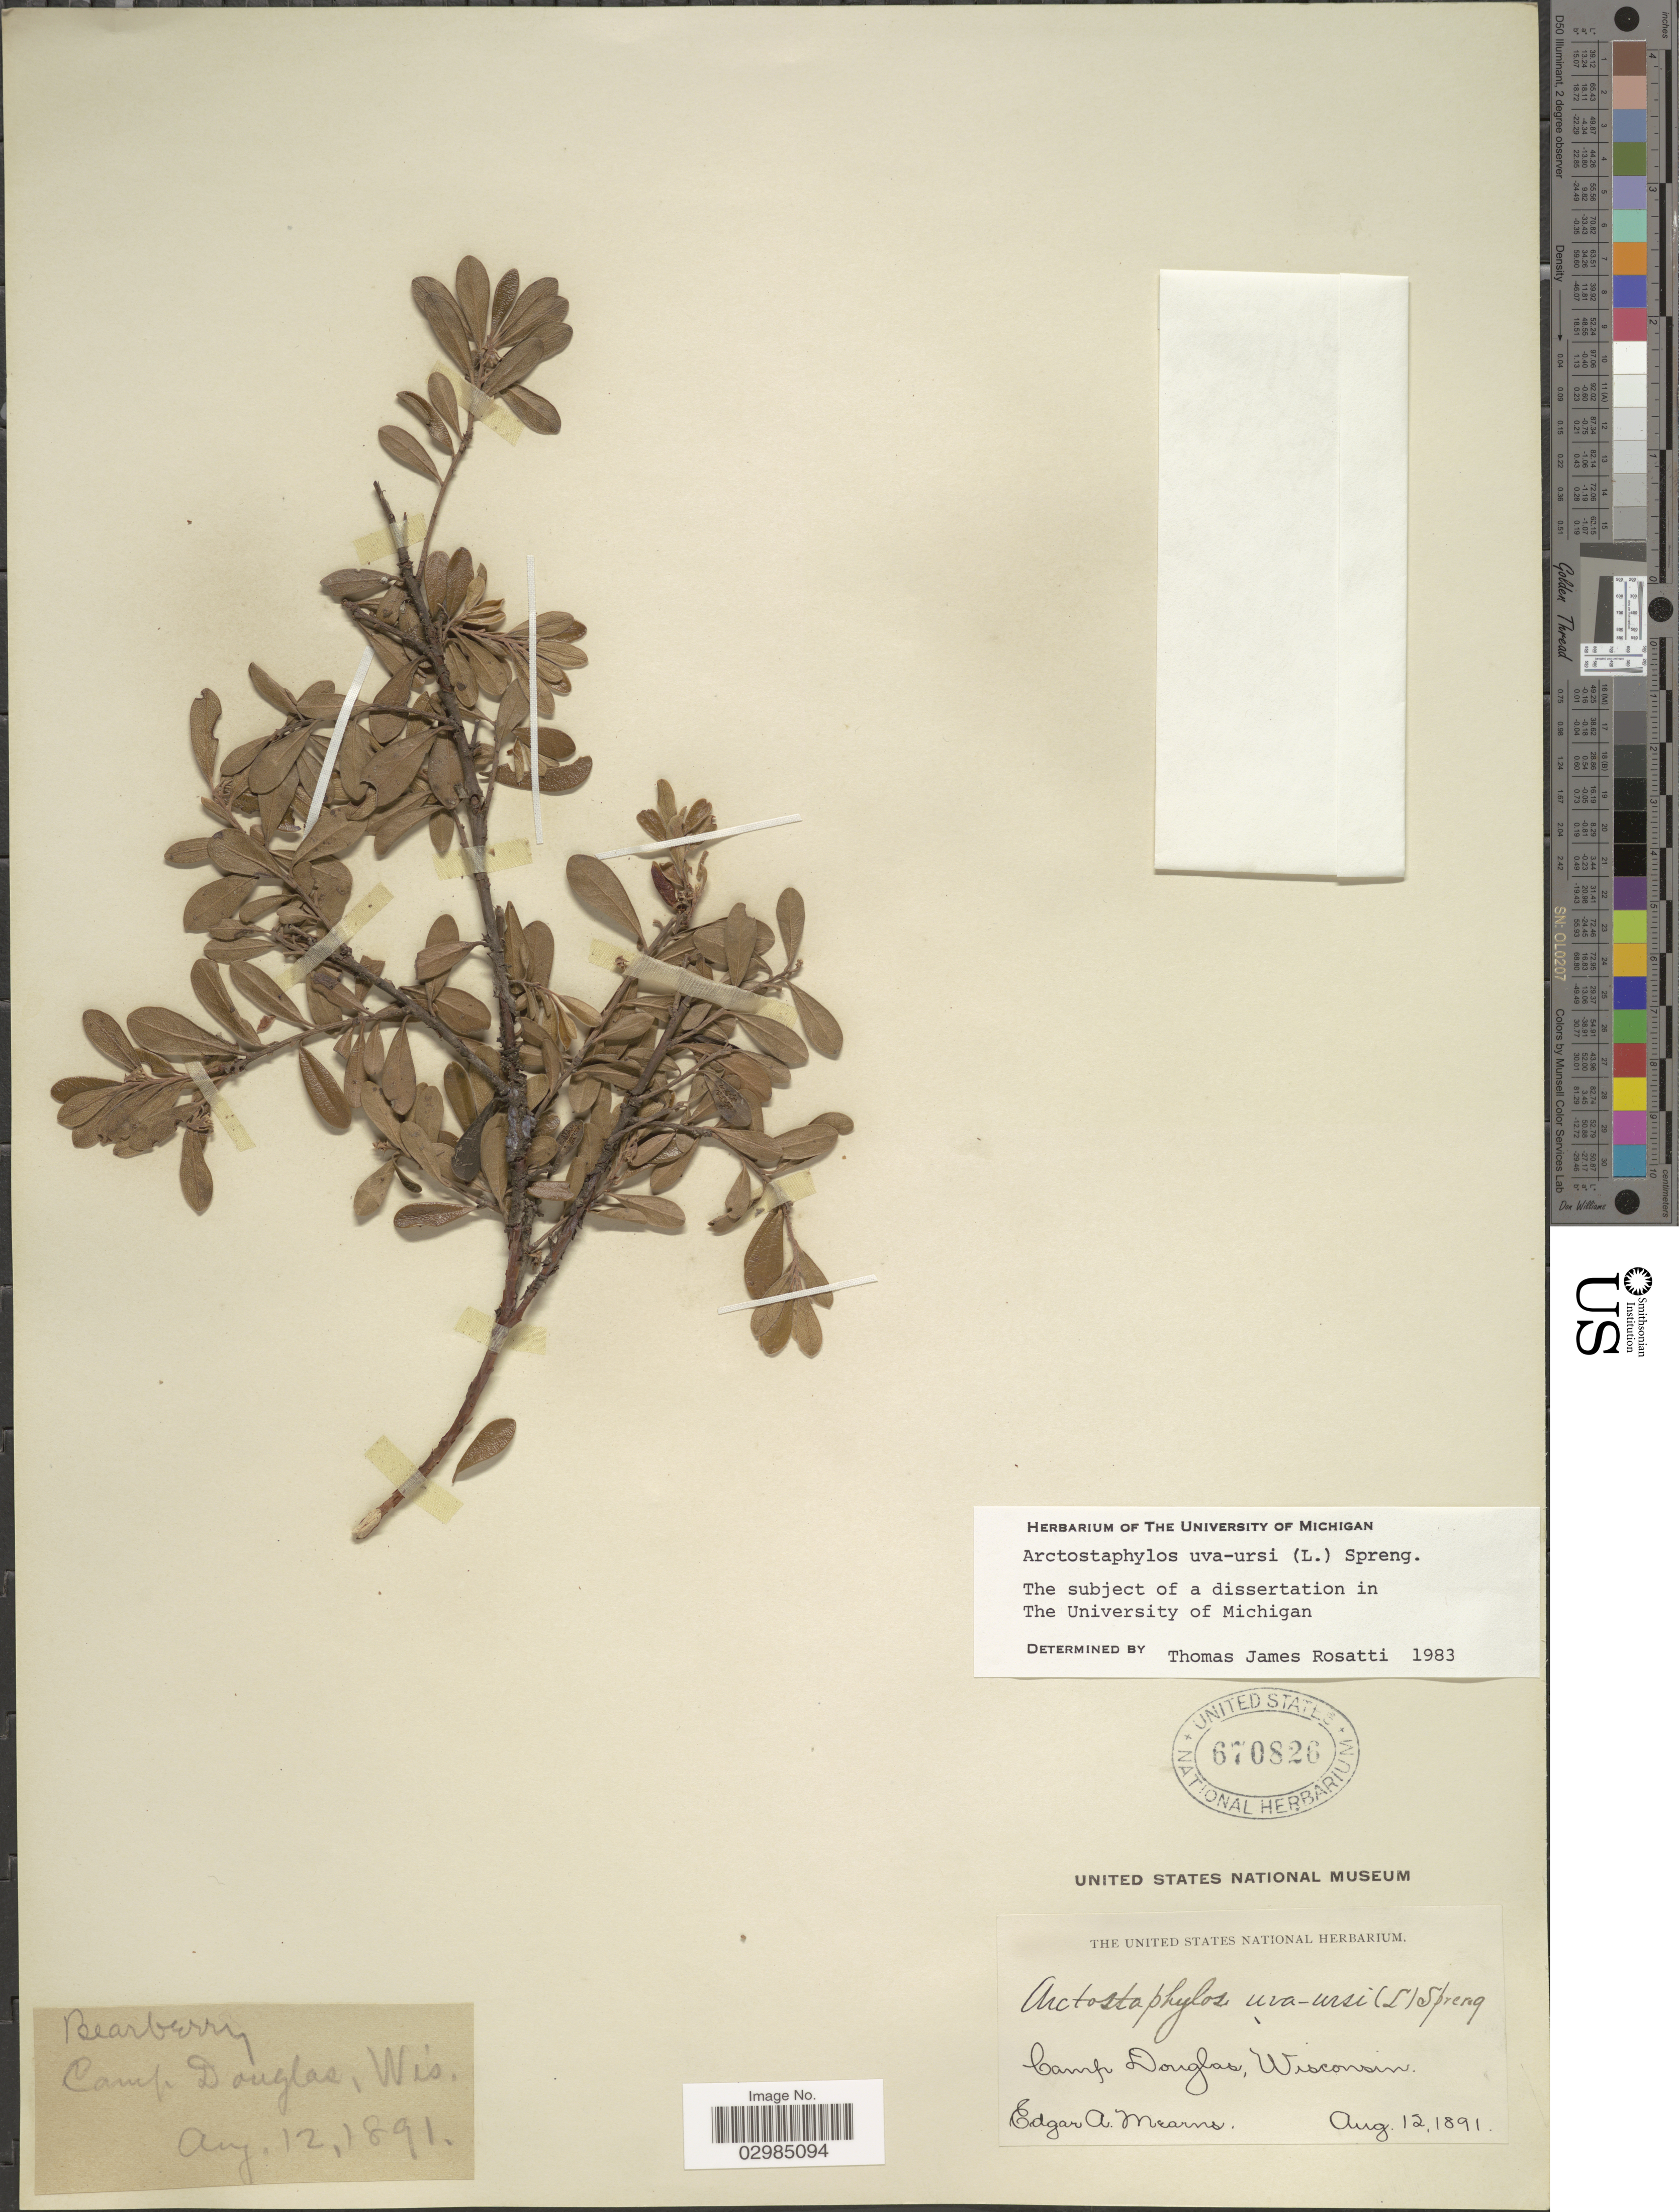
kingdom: Plantae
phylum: Tracheophyta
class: Magnoliopsida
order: Ericales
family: Ericaceae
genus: Arctostaphylos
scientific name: Arctostaphylos uva-ursi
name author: (L.) Spreng.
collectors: E. A. Mearns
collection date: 1891-08-12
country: United States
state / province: Wisconsin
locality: Camp Douglas.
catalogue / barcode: US 670826